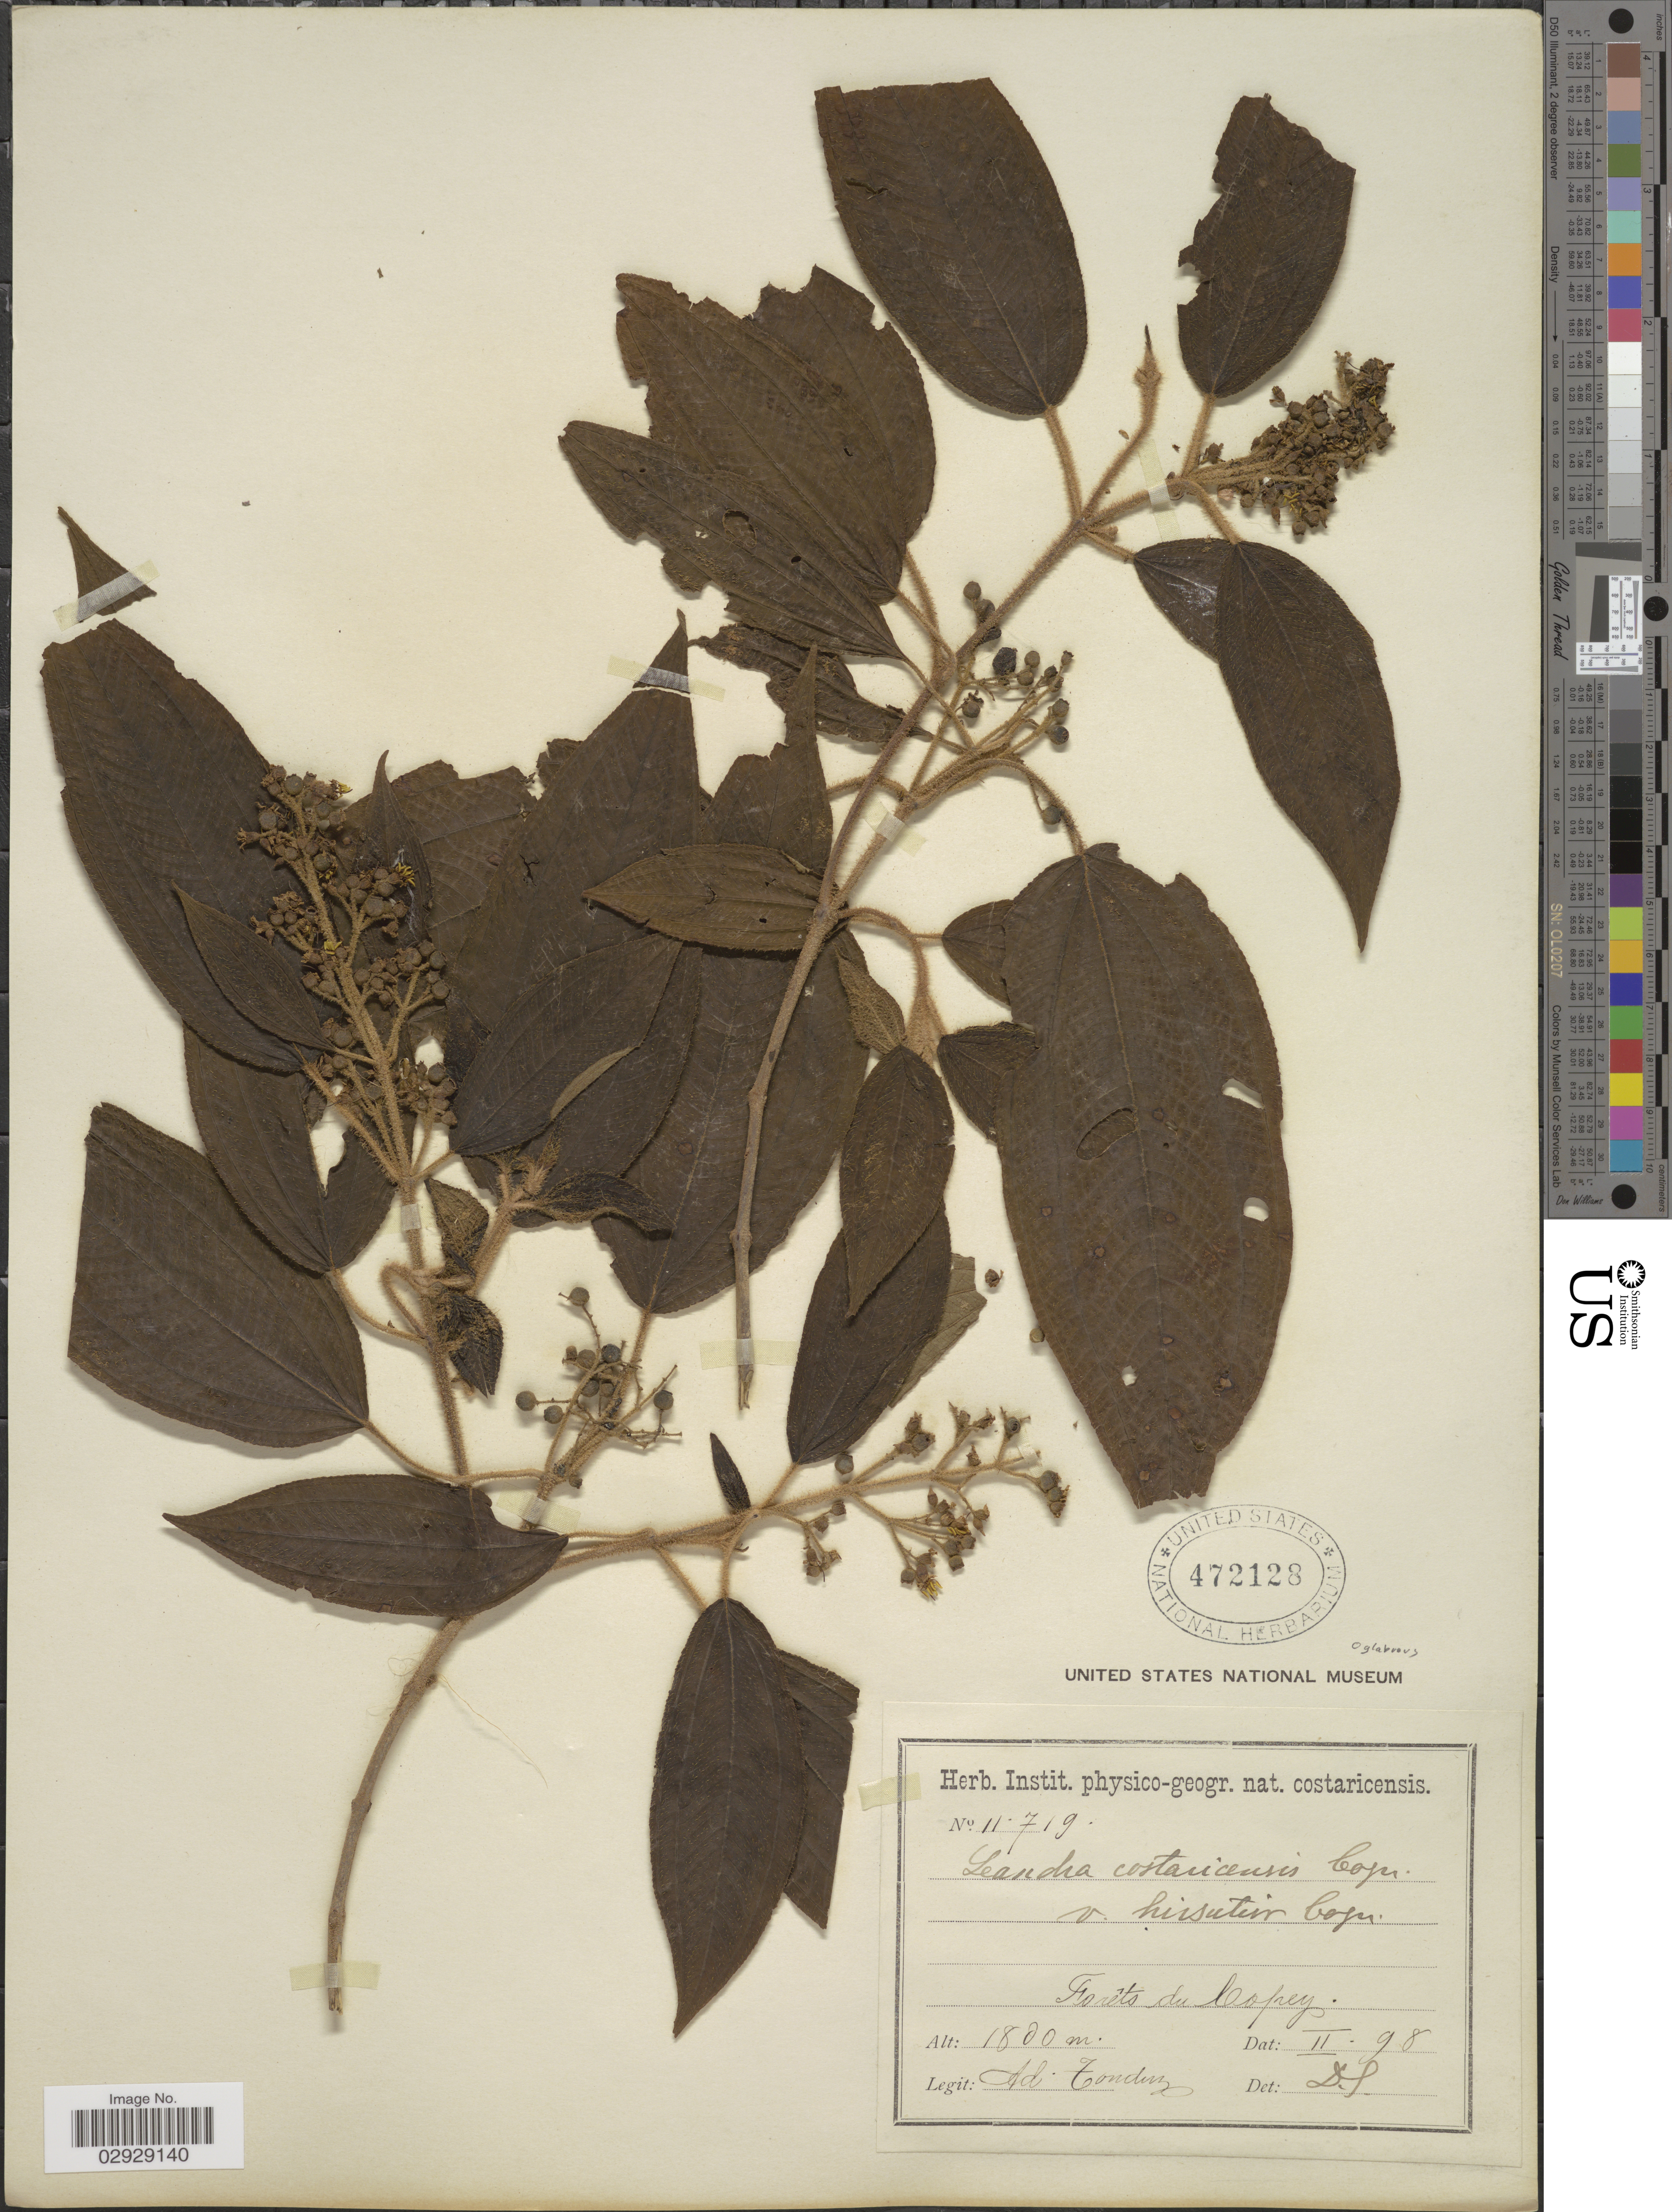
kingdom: Plantae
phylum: Tracheophyta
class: Magnoliopsida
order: Myrtales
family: Melastomataceae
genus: Leandra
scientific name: Leandra costaricensis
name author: Cogn.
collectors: A. Tonduz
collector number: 11719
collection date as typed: Transcribed d/m/y: /2/98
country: Costa Rica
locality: Forêts du Copey.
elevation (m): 1800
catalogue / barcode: US 472128